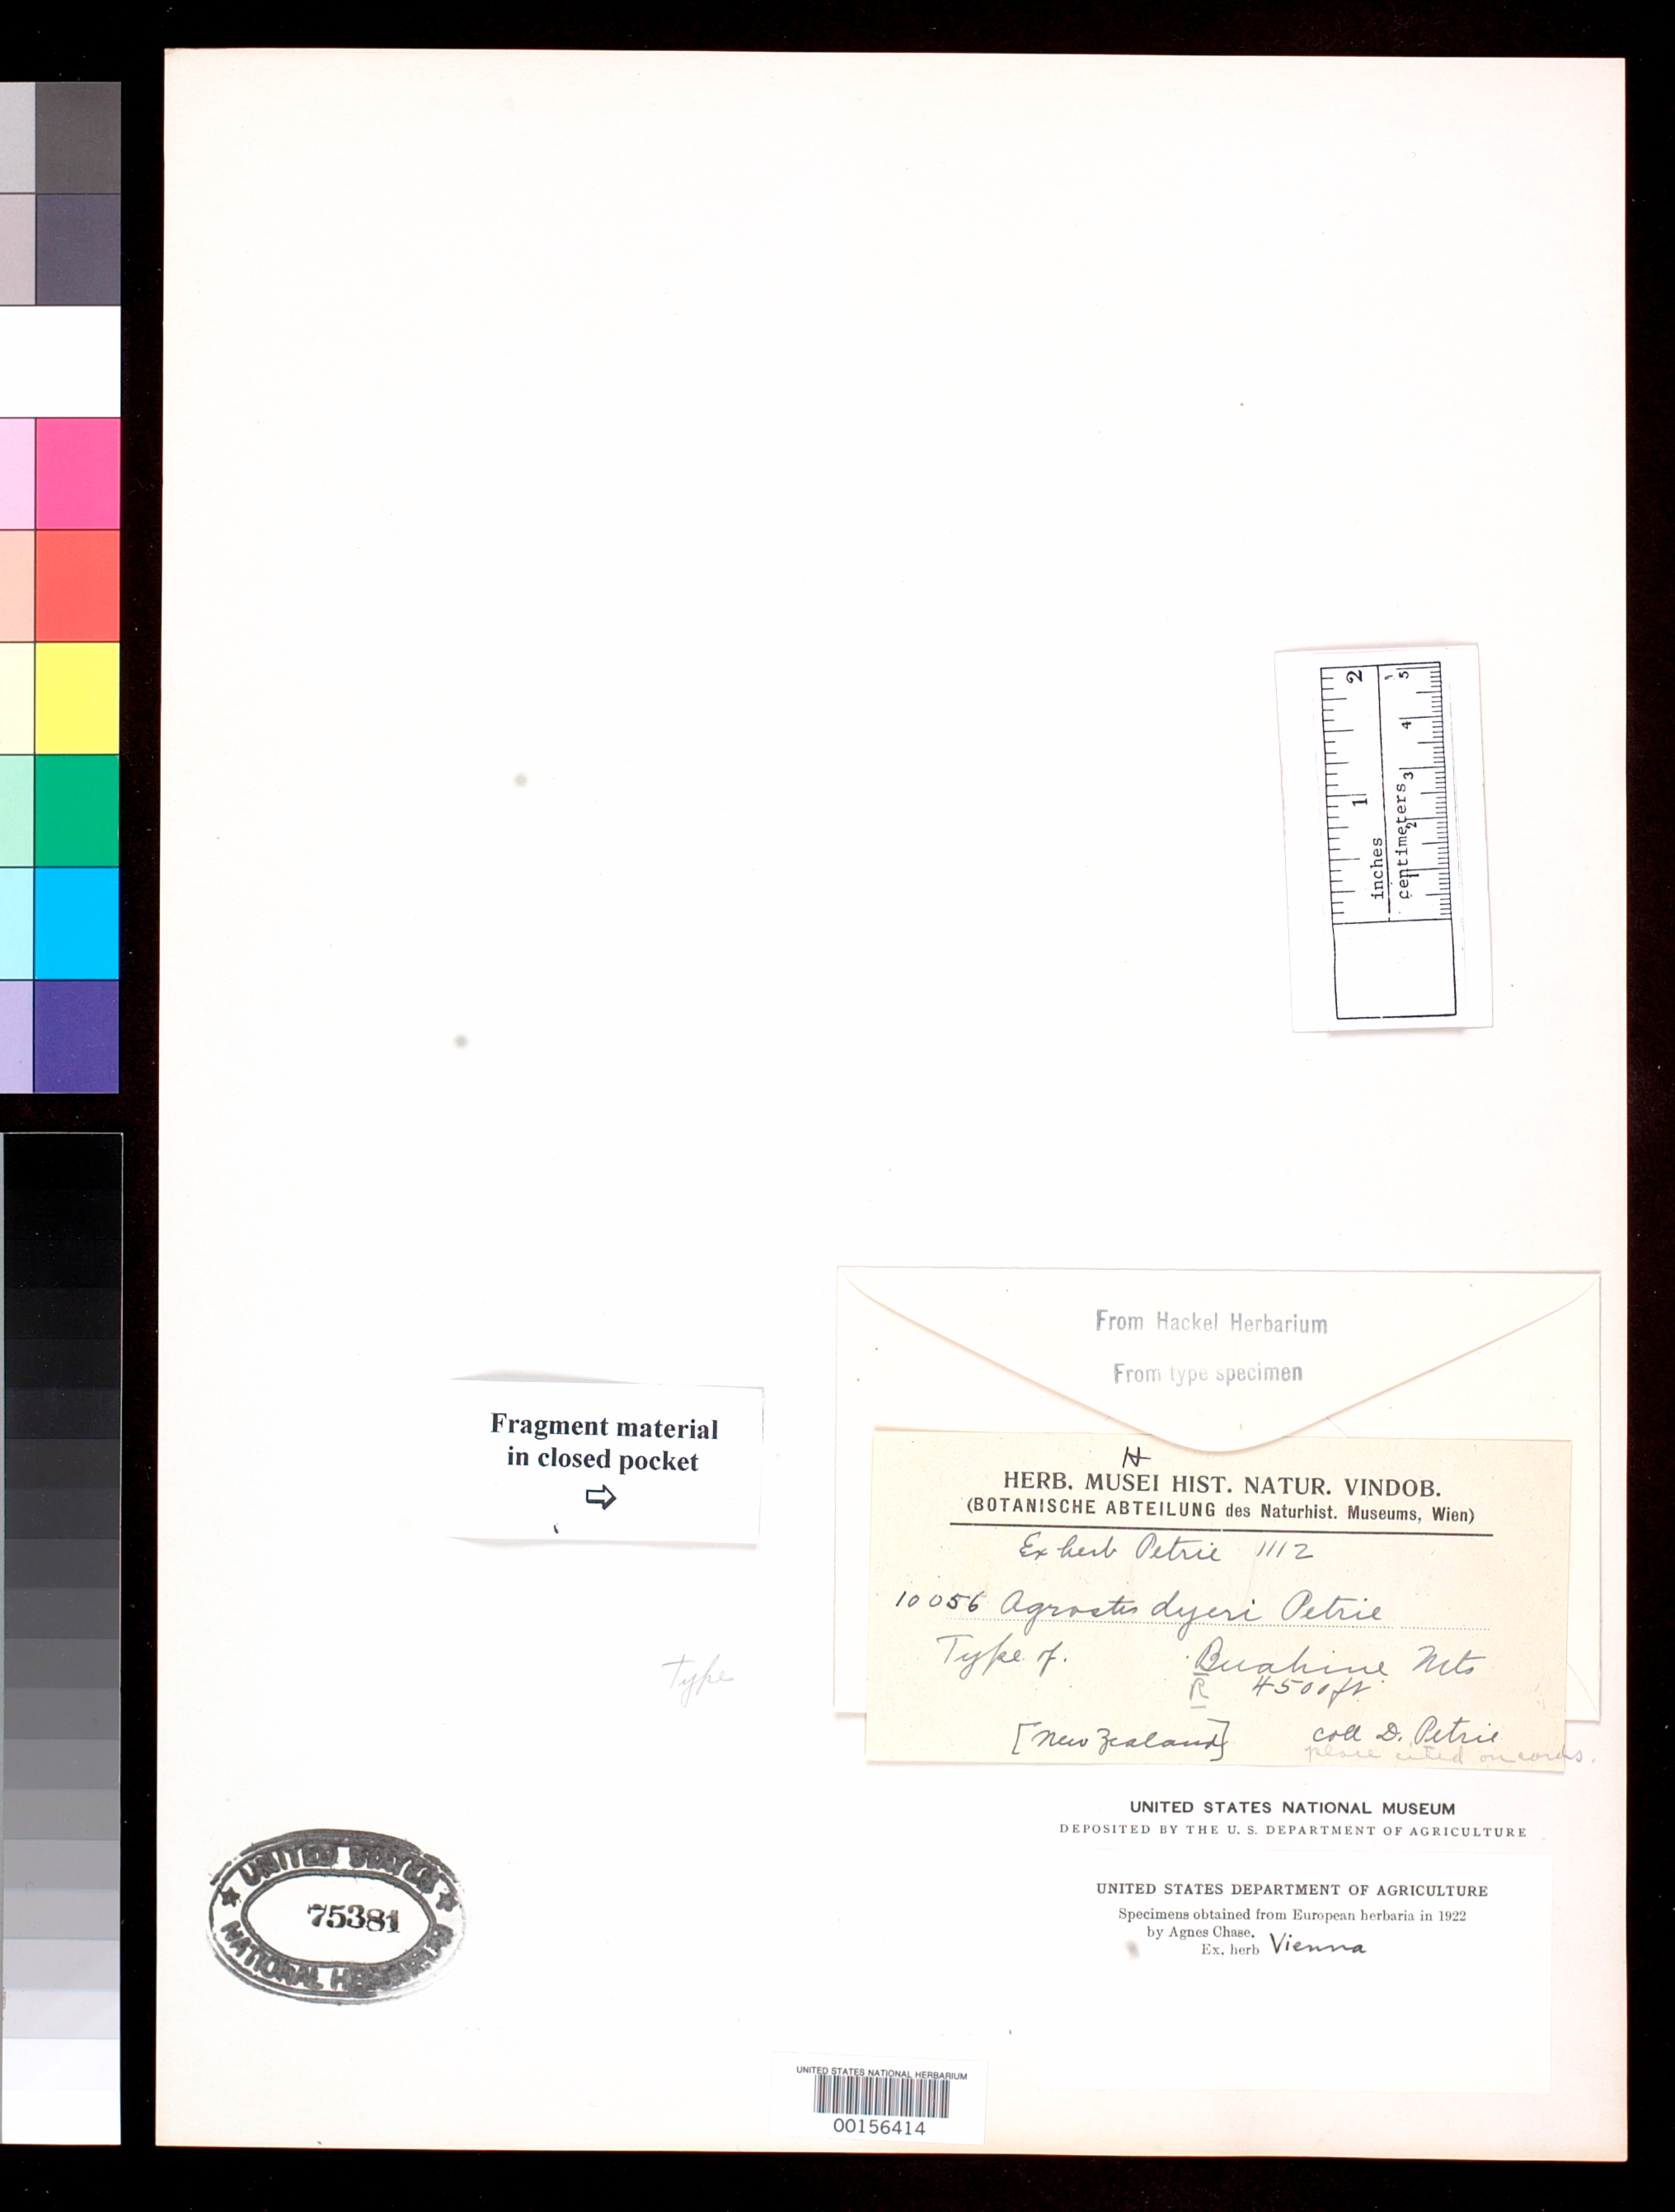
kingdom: Plantae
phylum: Tracheophyta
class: Liliopsida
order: Poales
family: Poaceae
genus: Agrostis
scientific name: Agrostis dyeri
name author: Petrie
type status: Type Fragment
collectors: D. Petrie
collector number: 10056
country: New Zealand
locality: Ruahine Mtns, west of Makaretu.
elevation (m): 4500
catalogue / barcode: US 75381